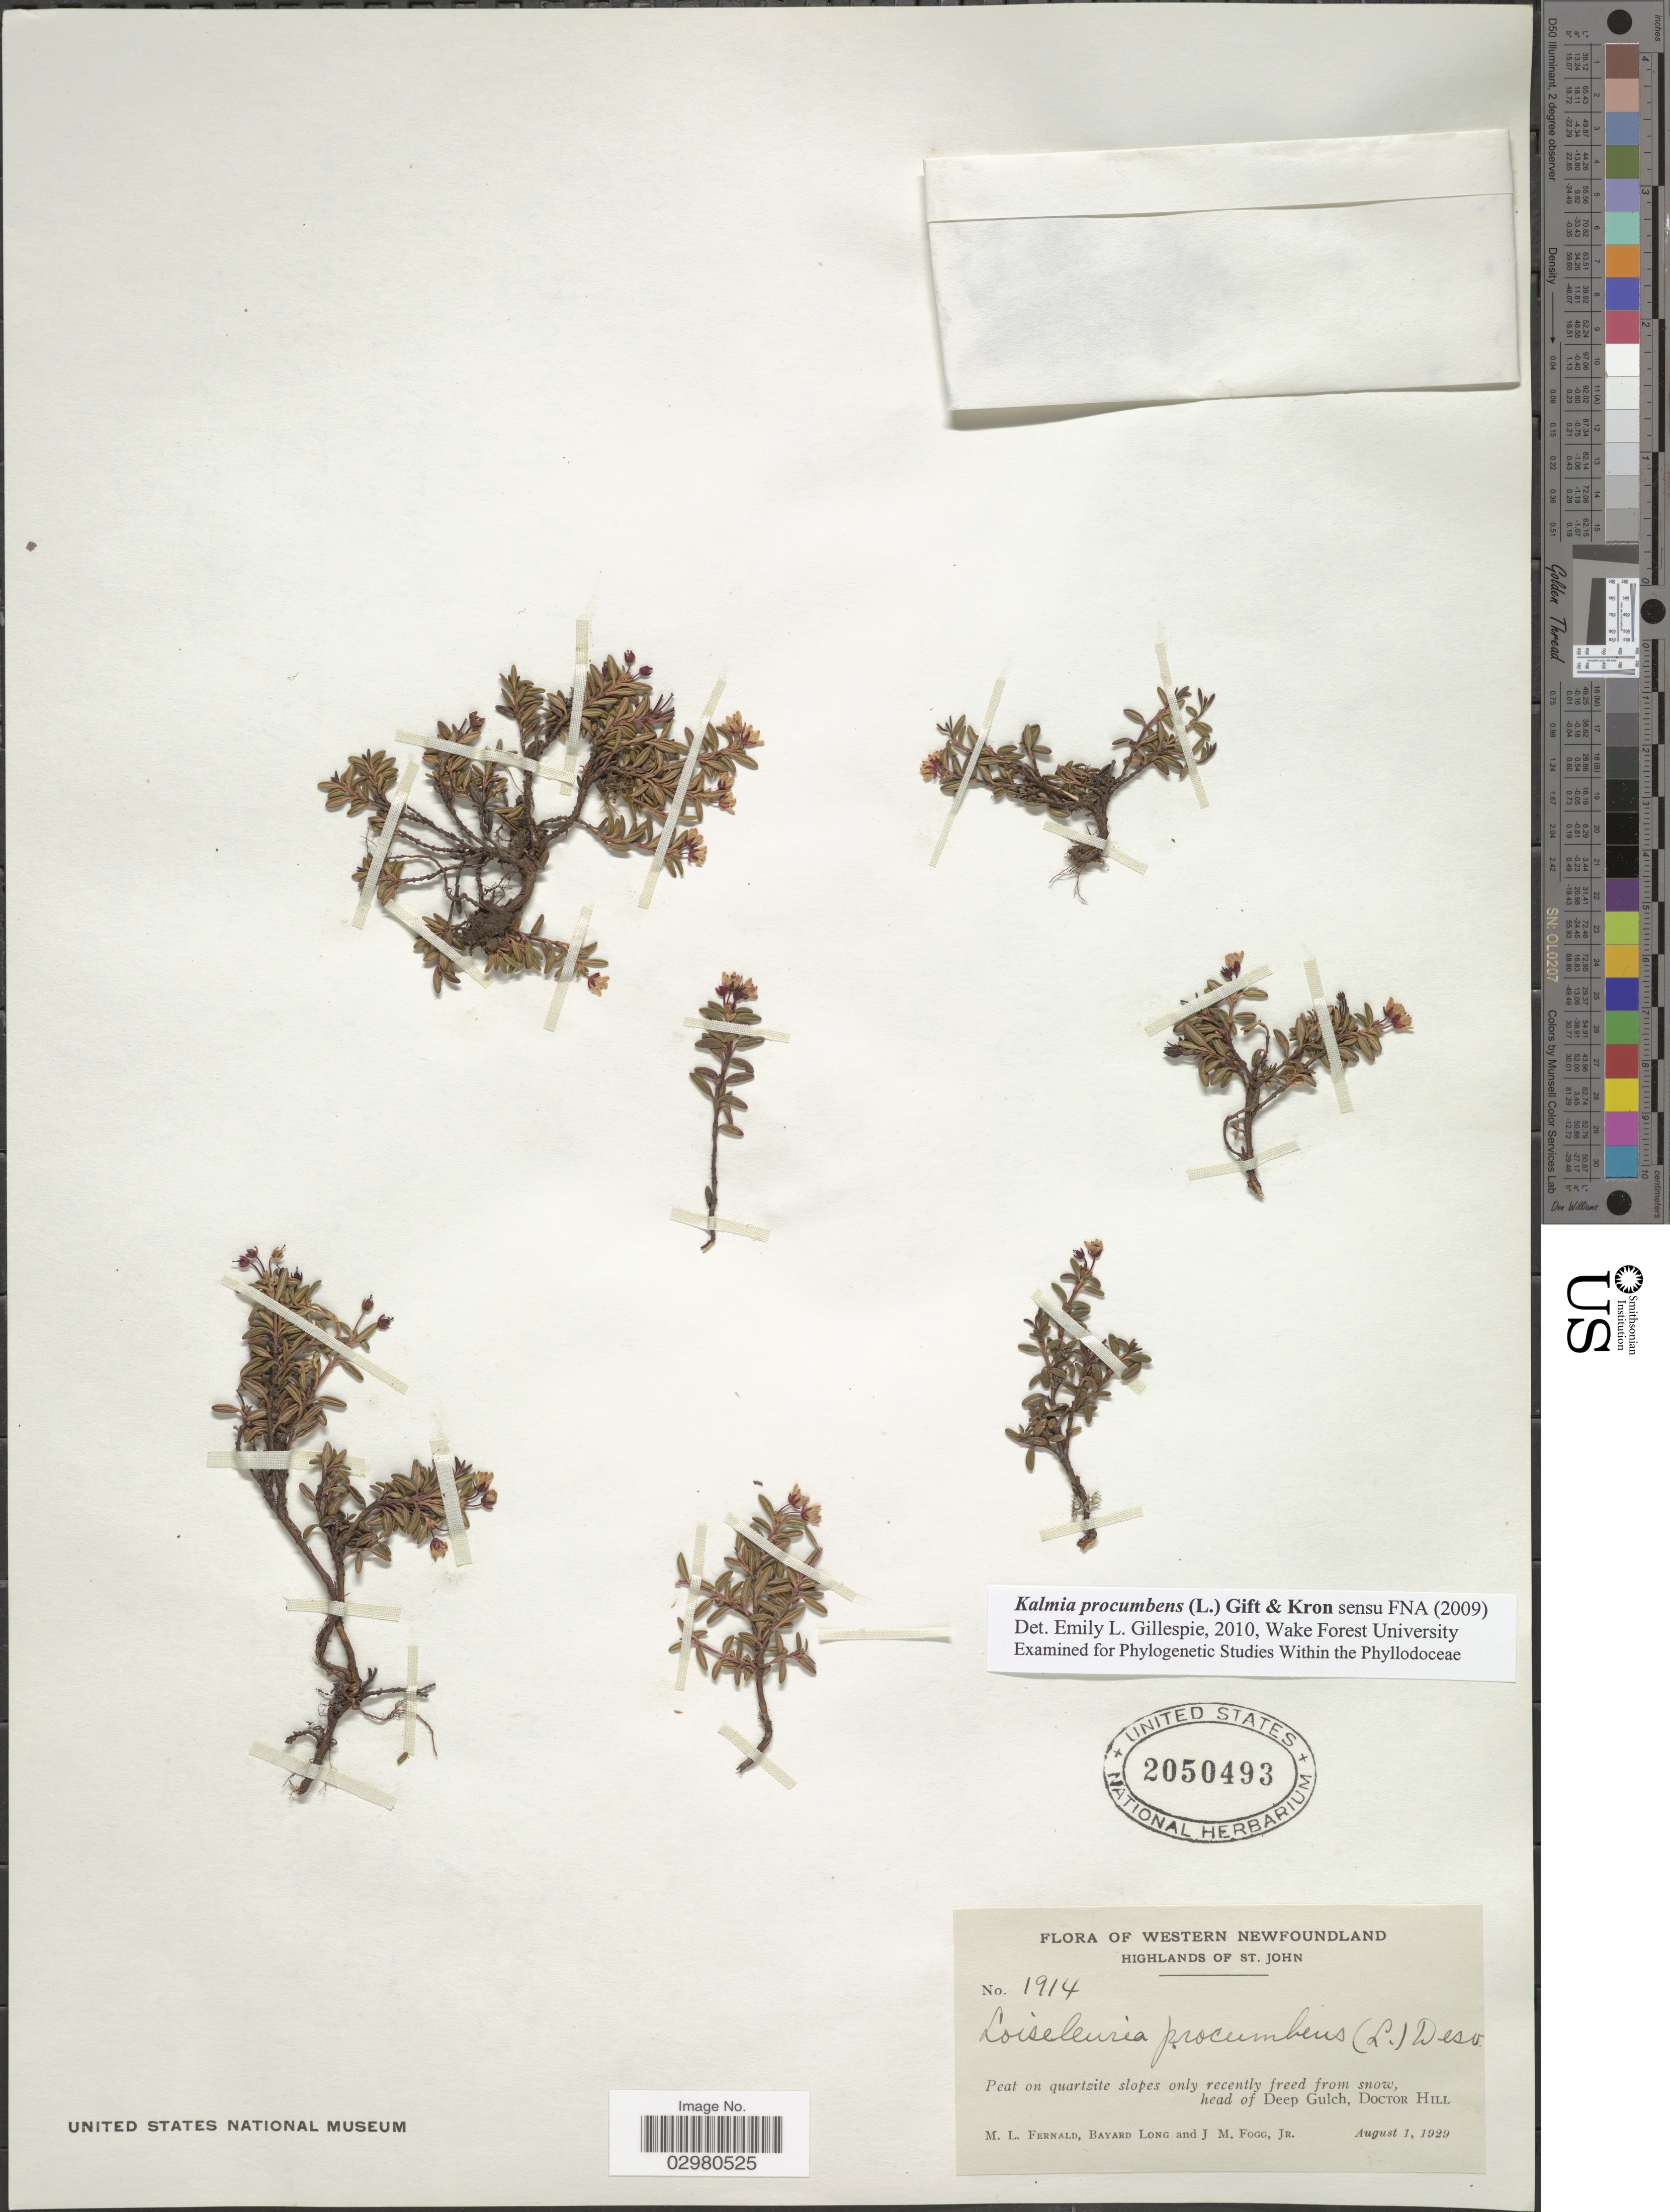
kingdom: Plantae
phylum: Tracheophyta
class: Magnoliopsida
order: Ericales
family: Ericaceae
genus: Loiseleuria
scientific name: Loiseleuria procumbens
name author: (L.) Desv.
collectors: M. L. Fernald, B. Long & J. Fogg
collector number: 1914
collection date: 1929-08-01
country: Canada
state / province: Newfoundland and Labrador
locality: Western Newfoundland. Highlands of St. John. Head of Deep Gulch, Doctor Hill.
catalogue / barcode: US 2050493